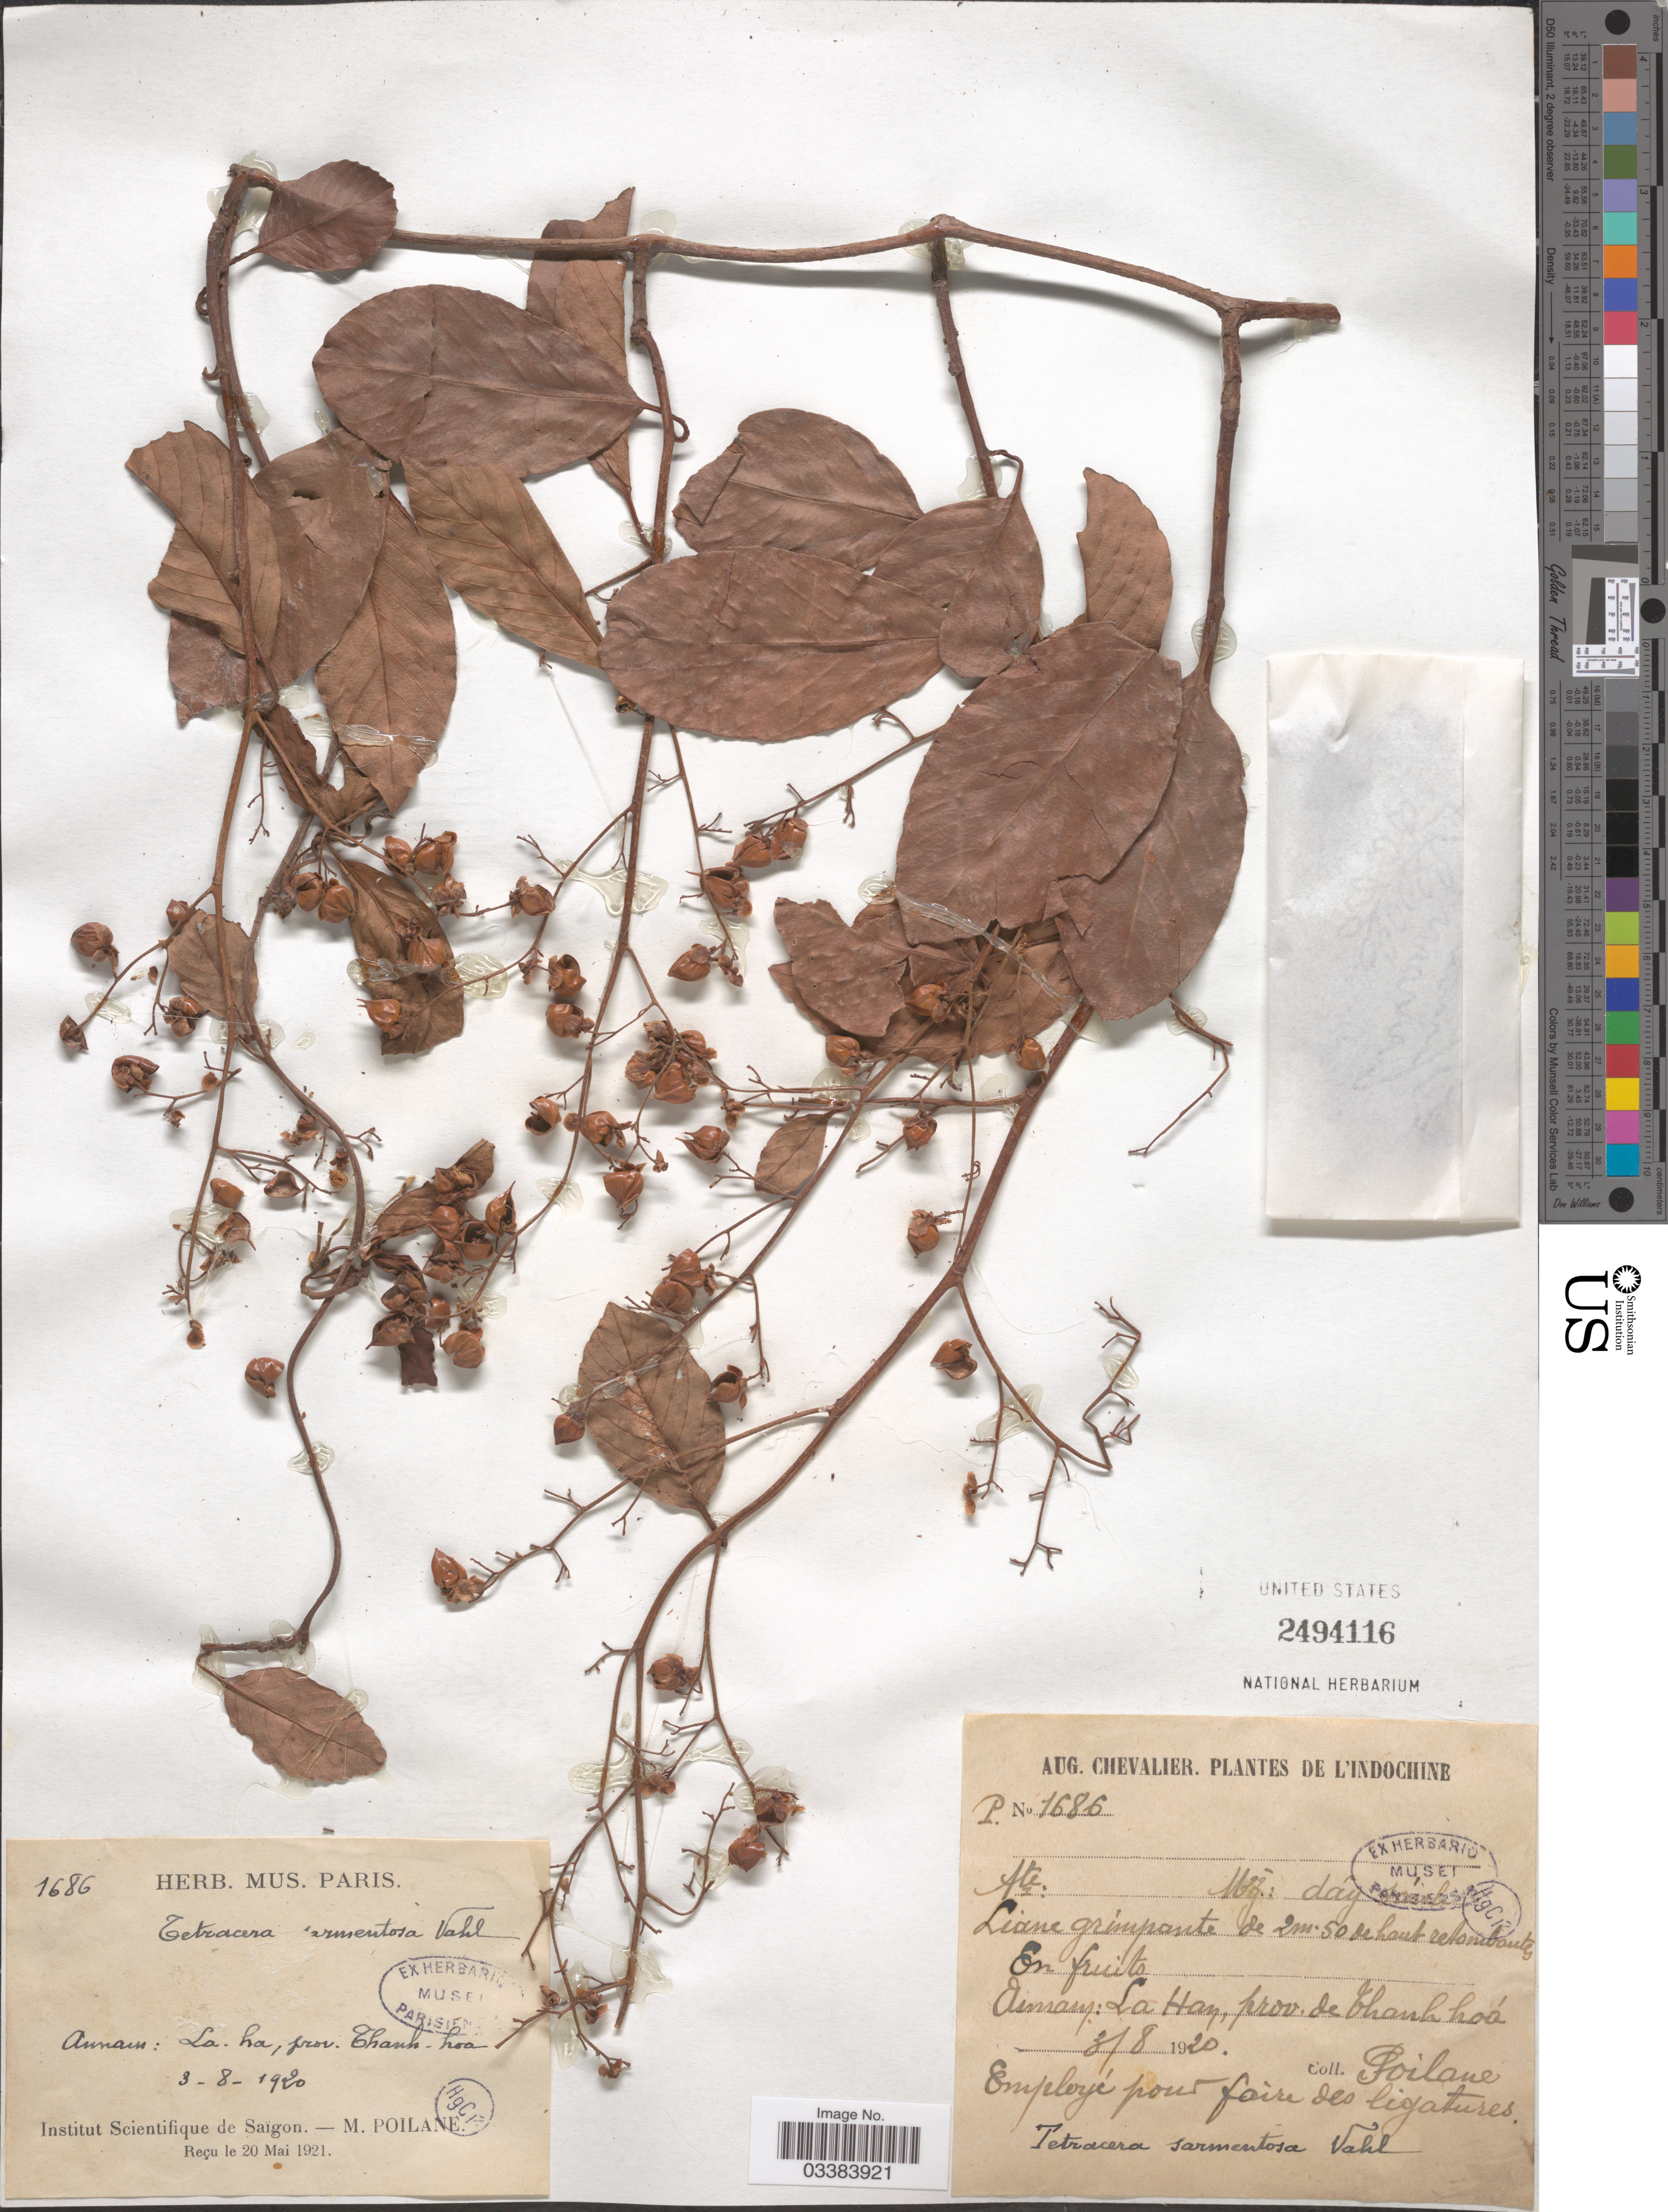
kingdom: Plantae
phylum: Tracheophyta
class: Magnoliopsida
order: Dilleniales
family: Dilleniaceae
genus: Tetracera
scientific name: Tetracera sarmentosa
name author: (L.) Vahl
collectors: M. Poilane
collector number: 1686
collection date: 1920-08-03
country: Vietnam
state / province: Thanh Hoa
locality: Annam: La Han.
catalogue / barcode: US 2494116